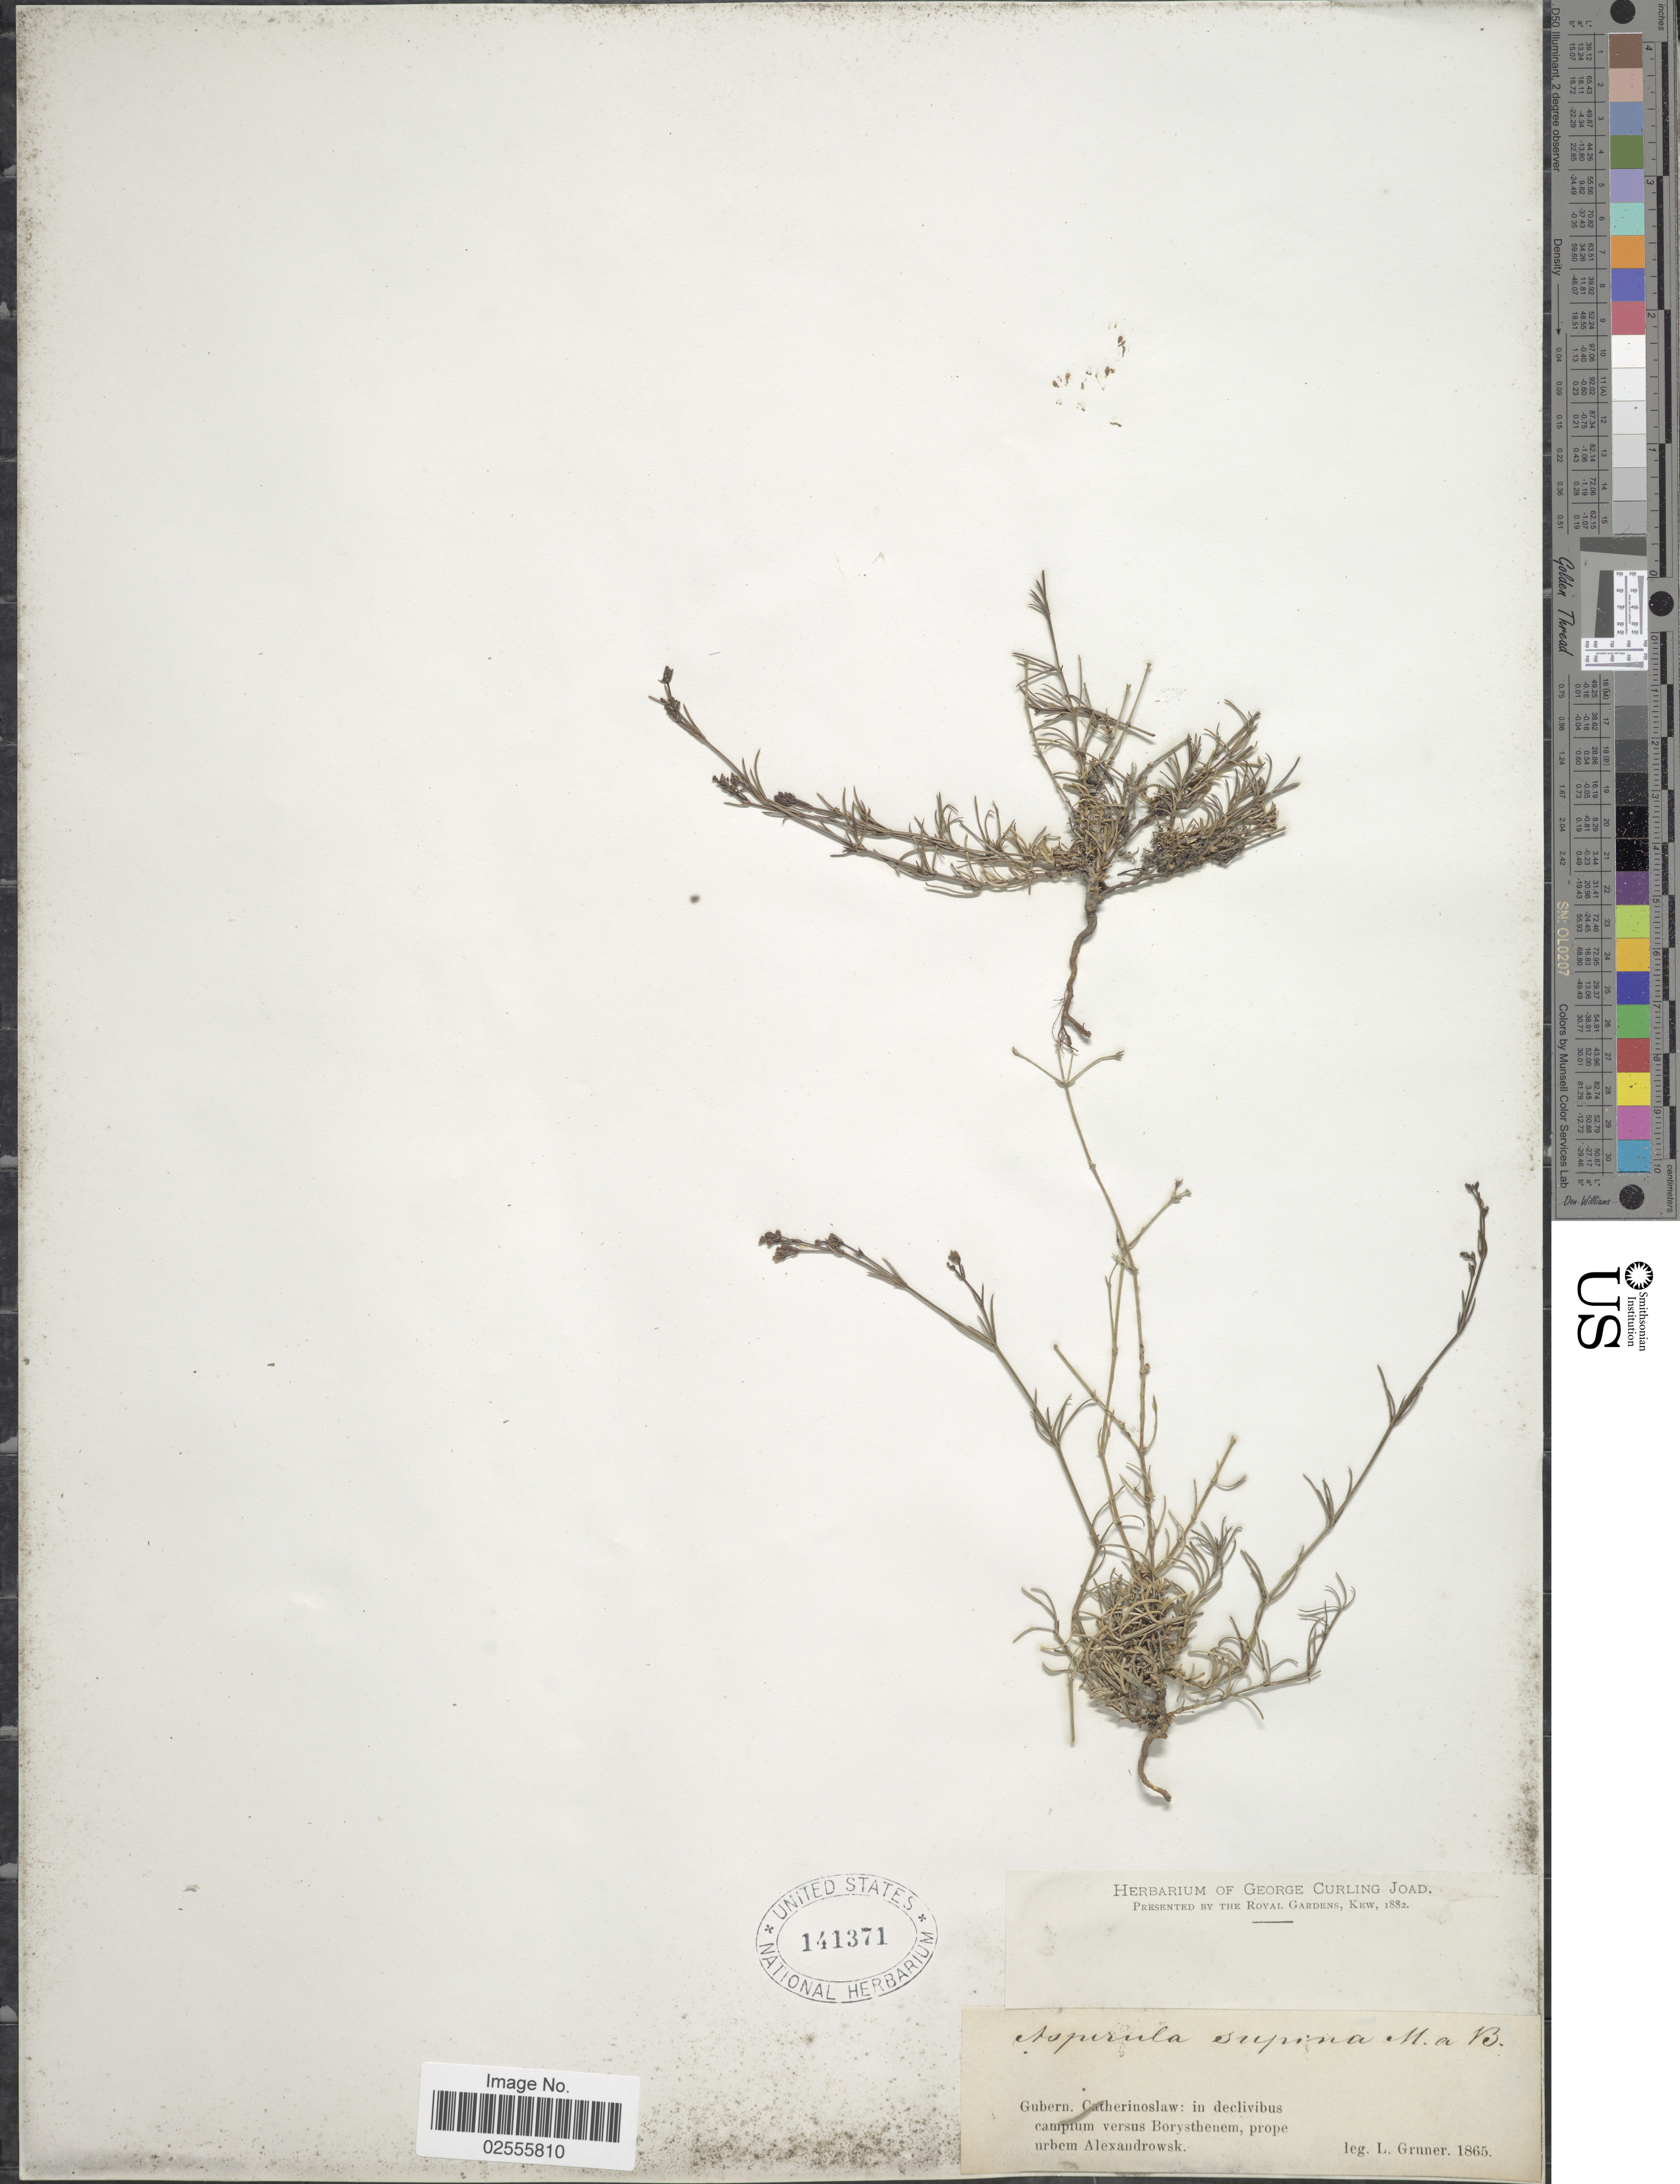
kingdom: Plantae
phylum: Tracheophyta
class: Magnoliopsida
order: Gentianales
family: Rubiaceae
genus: Asperula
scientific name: Asperula supina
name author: M. Bieb.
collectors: L. F. Gruner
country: Russian Federation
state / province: Perm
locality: Gubern. Catherinoslaw: in declivibus campium versius Borysthemen, prope urbem Alexandrowsk.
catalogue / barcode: US 141371